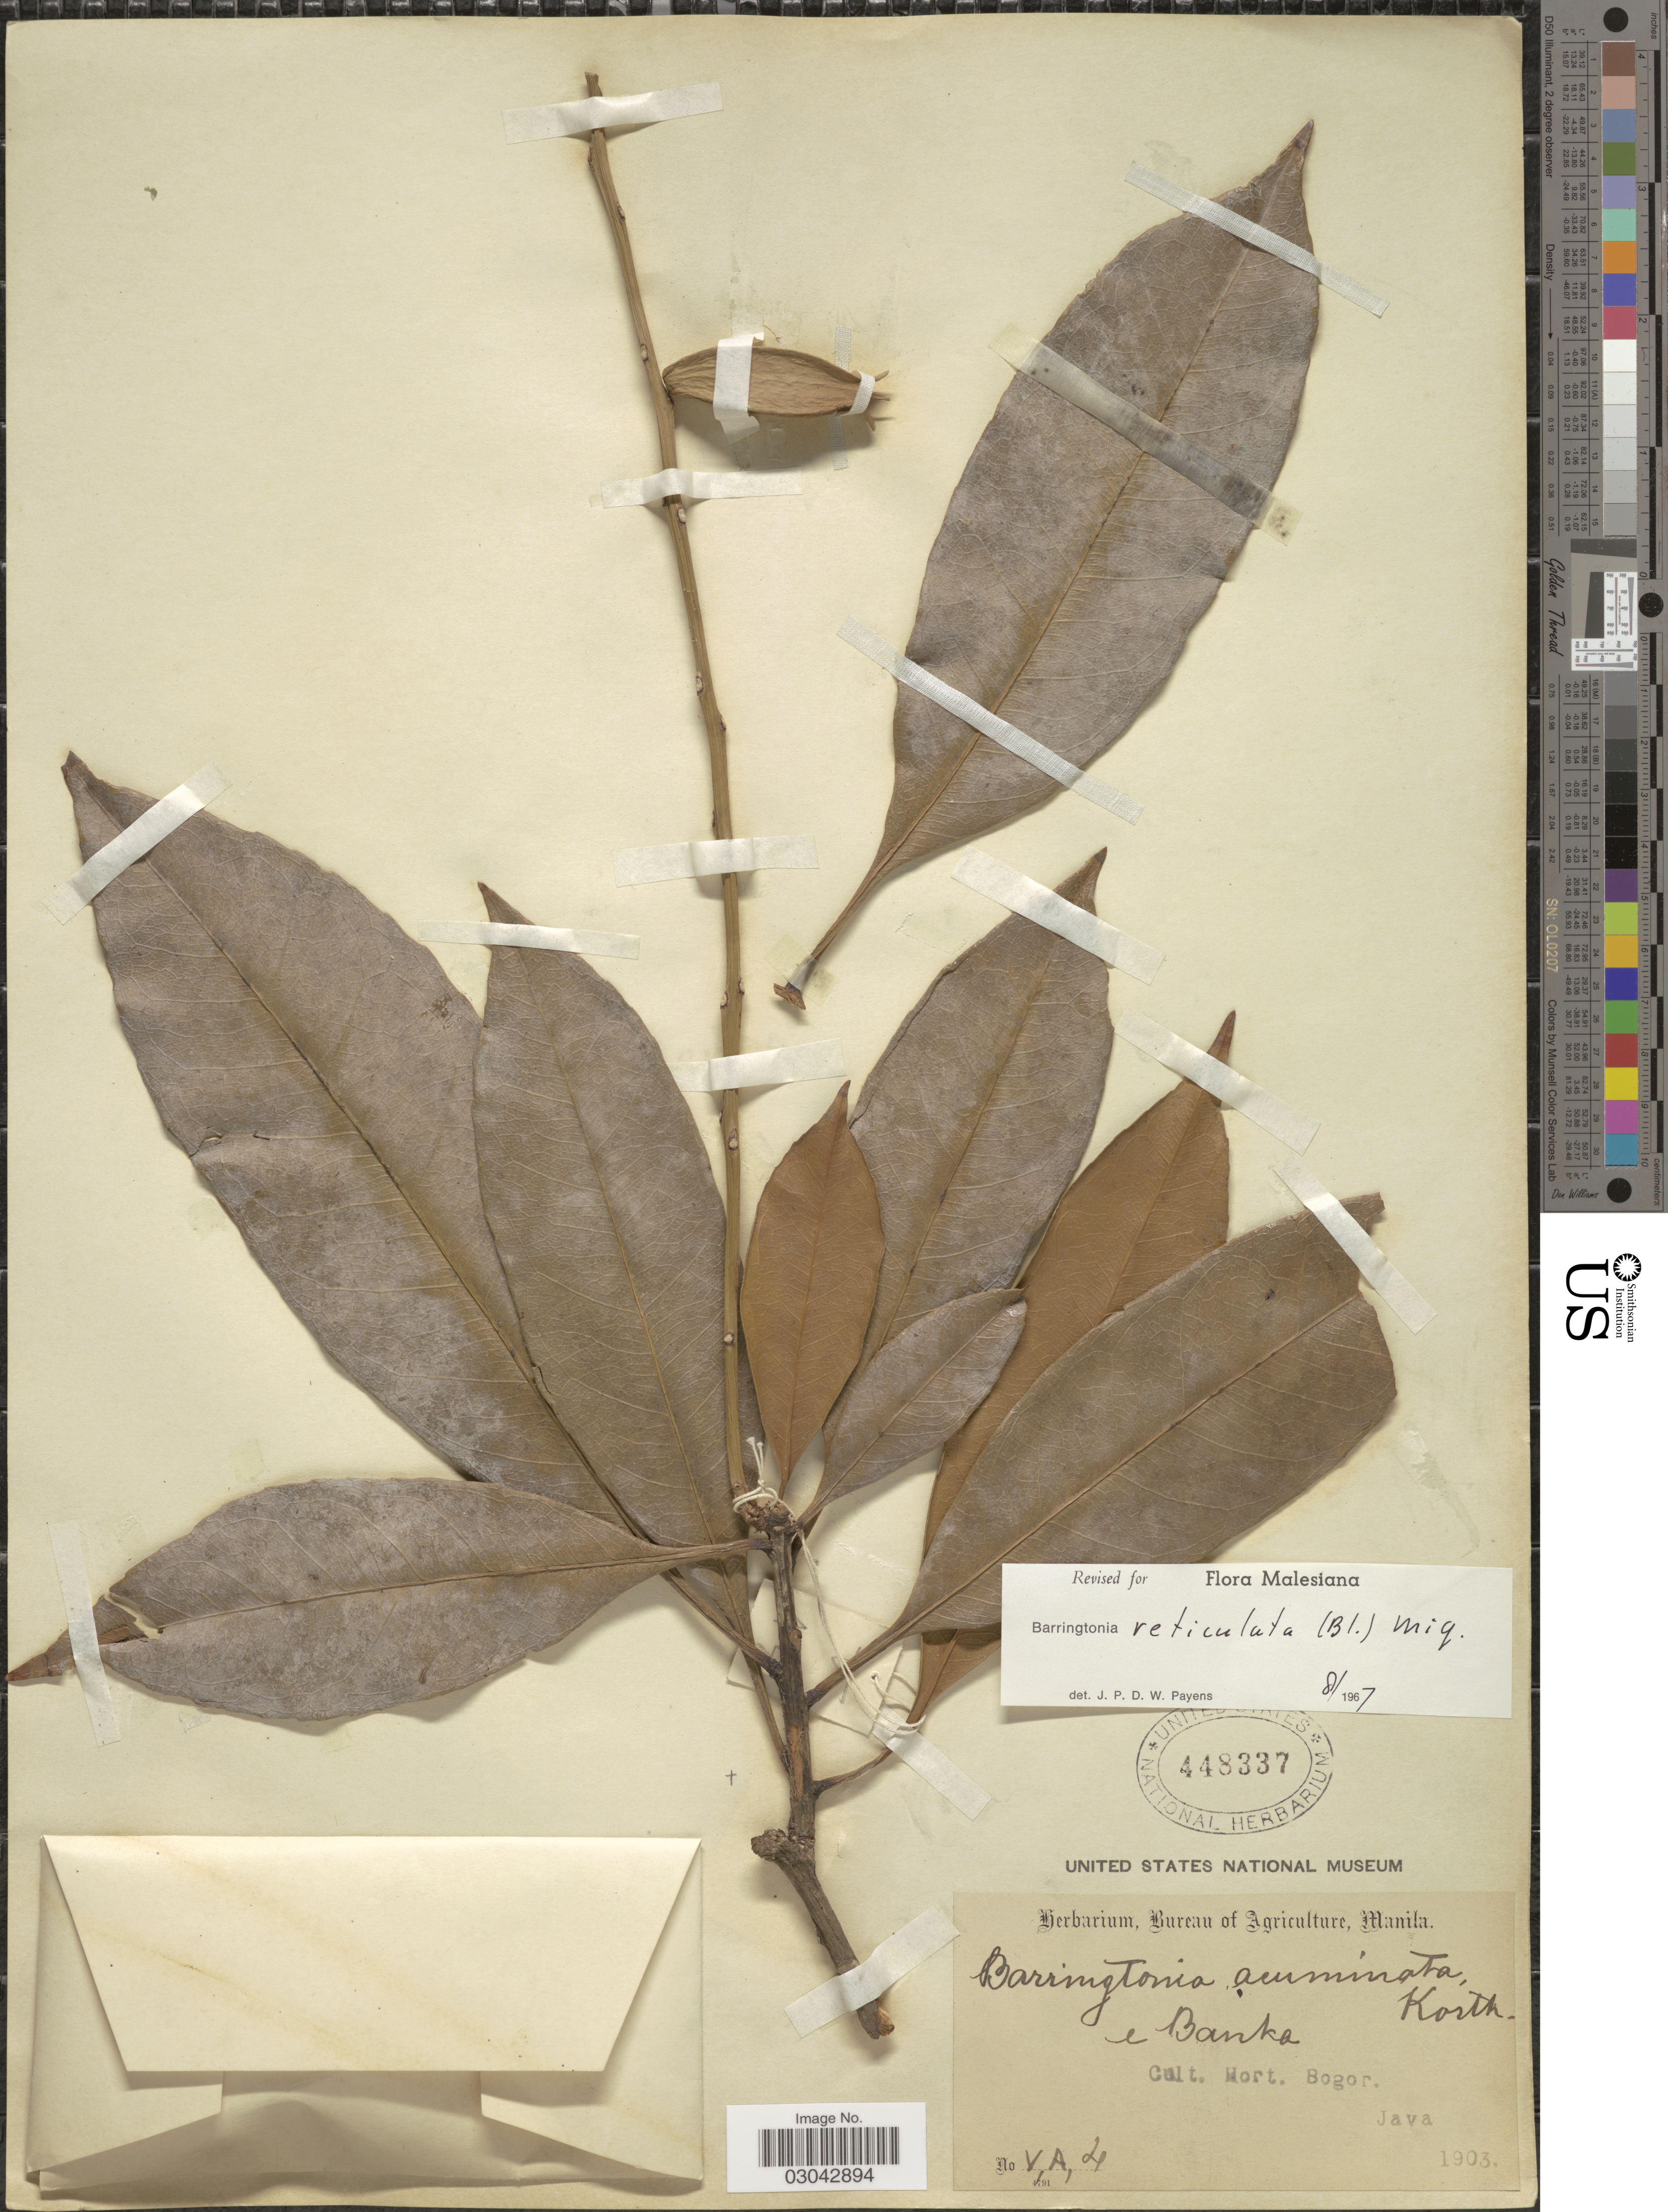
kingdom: Plantae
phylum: Tracheophyta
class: Magnoliopsida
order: Ericales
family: Lecythidaceae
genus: Barringtonia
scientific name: Barringtonia reticulata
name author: (Blume) Miq.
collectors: Ex herb. Bureau of Agriculture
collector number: V,A,4?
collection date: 1903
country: Indonesia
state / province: Java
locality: Cult. Hort. Bogor.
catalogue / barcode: US 448337